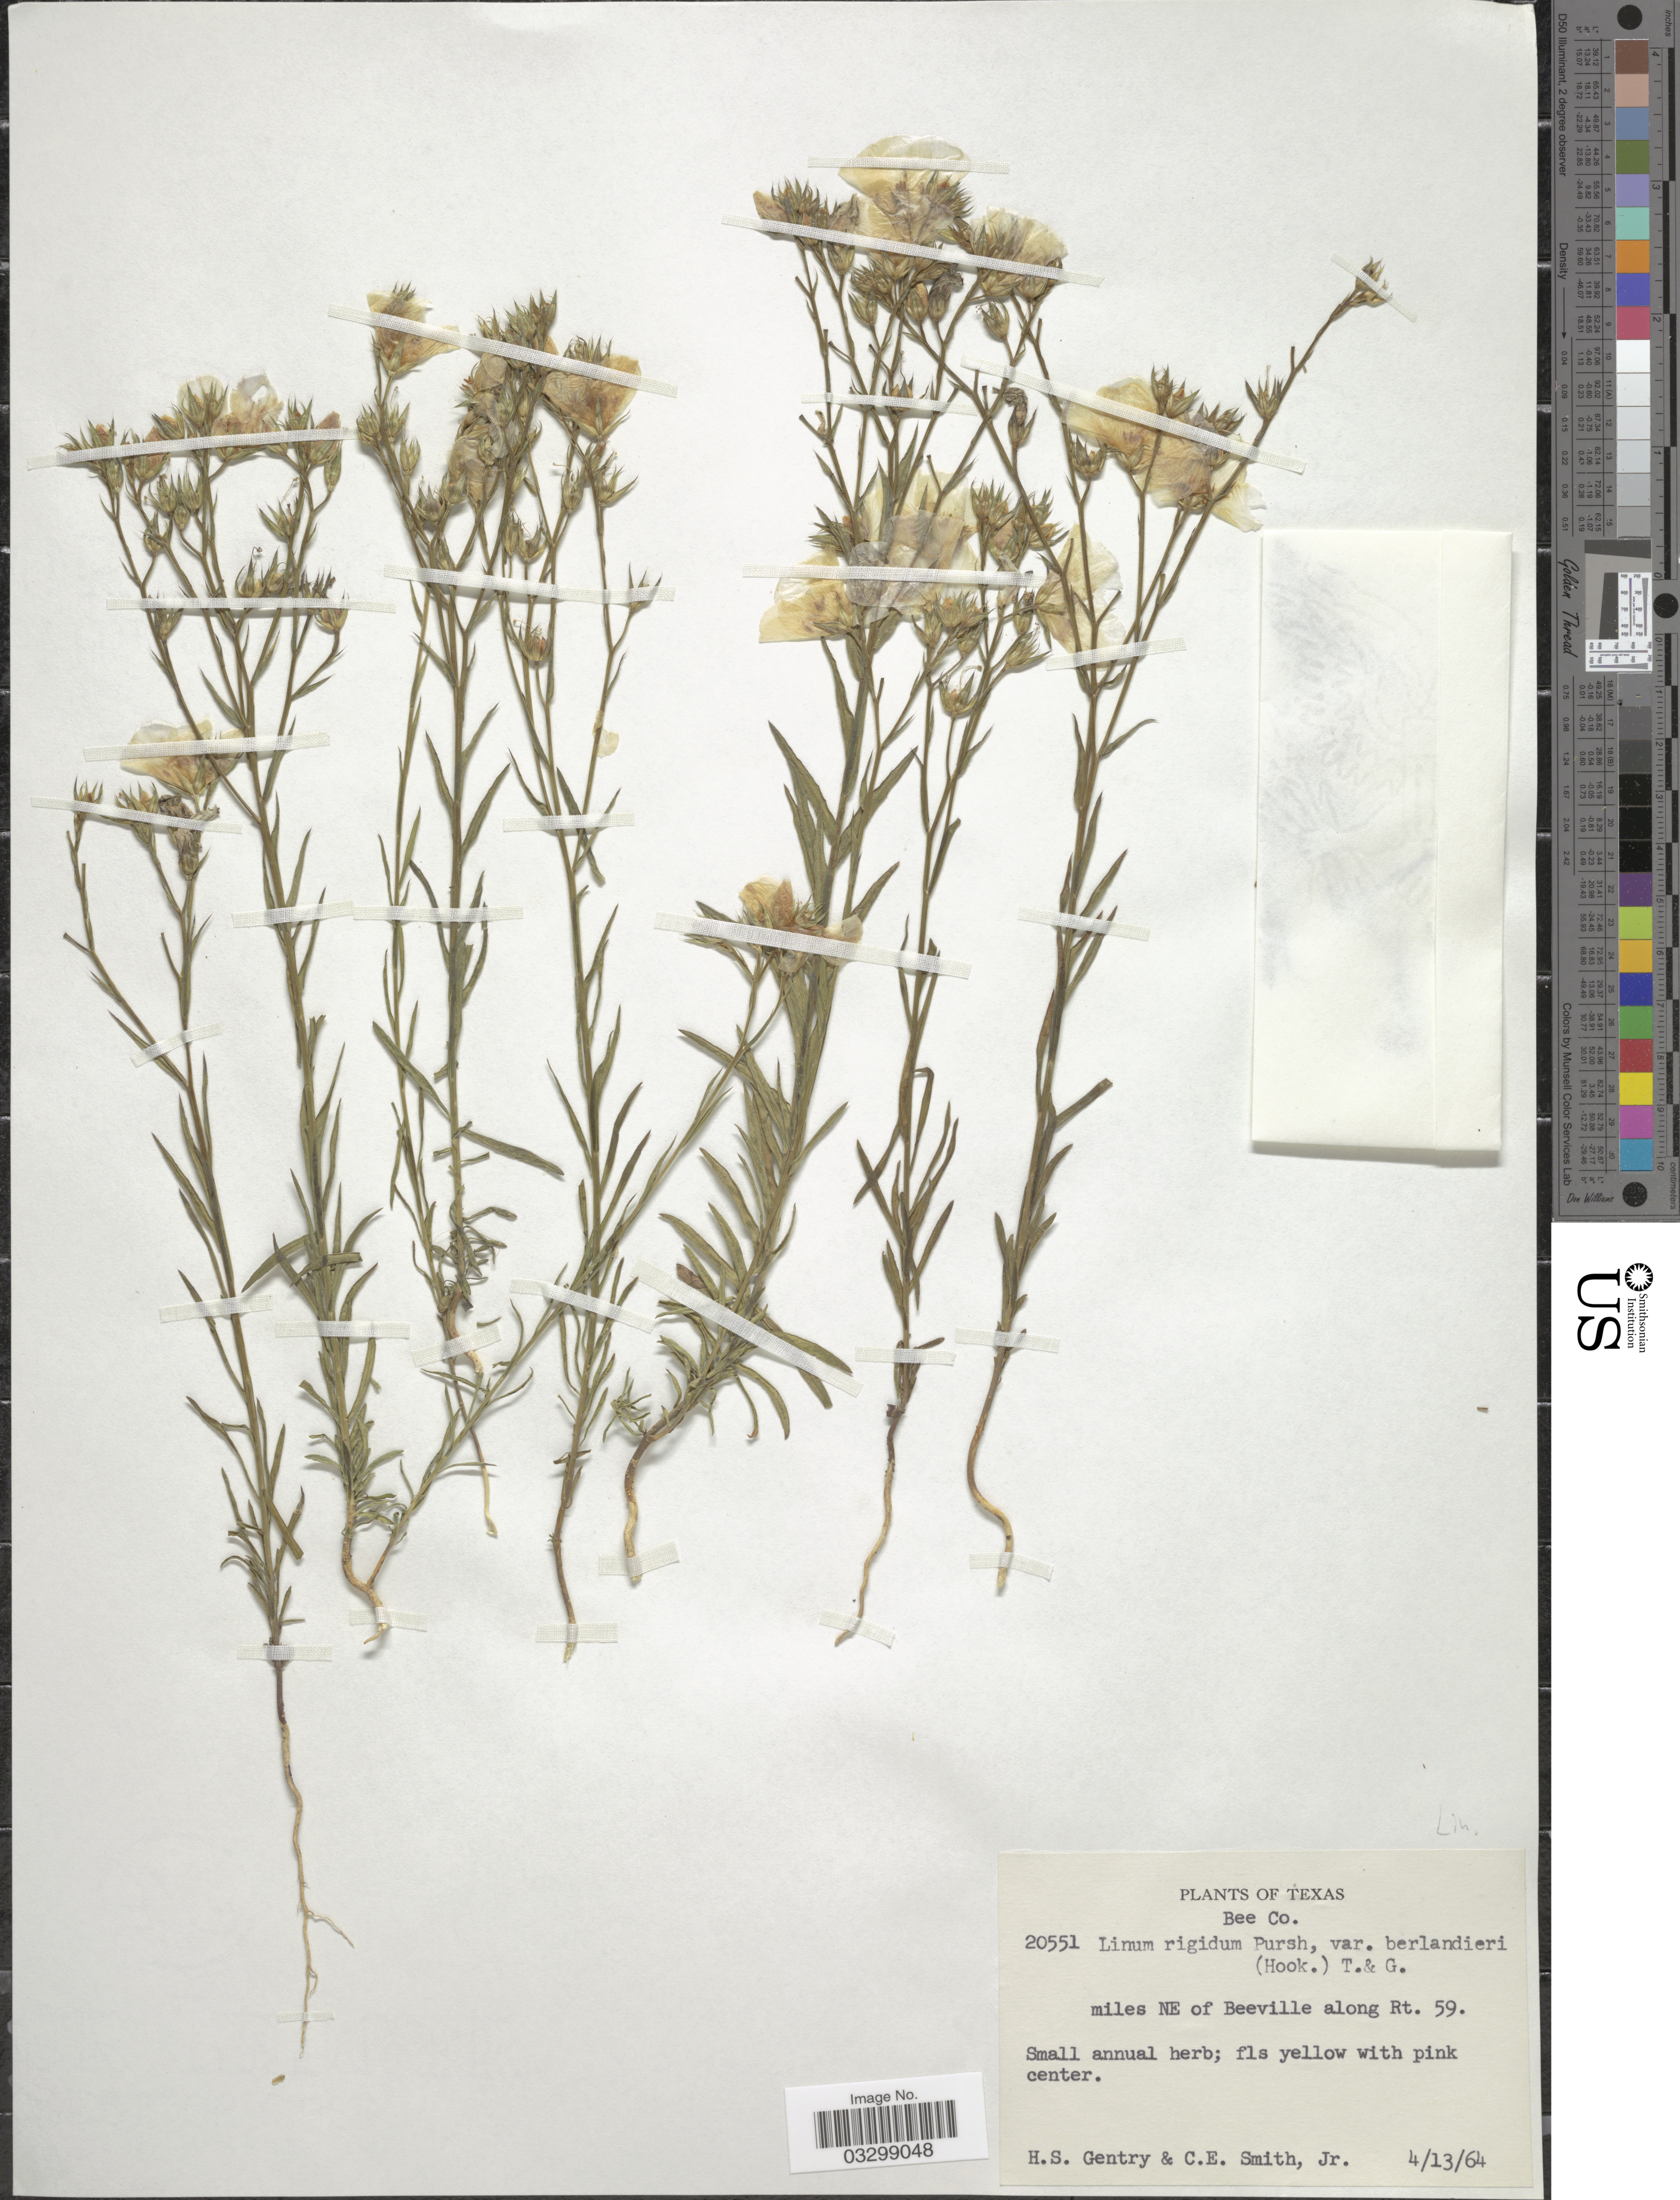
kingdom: Plantae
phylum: Tracheophyta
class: Magnoliopsida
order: Malpighiales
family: Linaceae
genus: Linum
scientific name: Linum rigidum var. berlandieri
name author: Pursh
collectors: H. S. Gentry & C. E. Smith Jr.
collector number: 20551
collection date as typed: Transcribed d/m/y: 13/4/64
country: United States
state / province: Texas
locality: Bee Co. Miles NE of Beeville along Rt. 59.